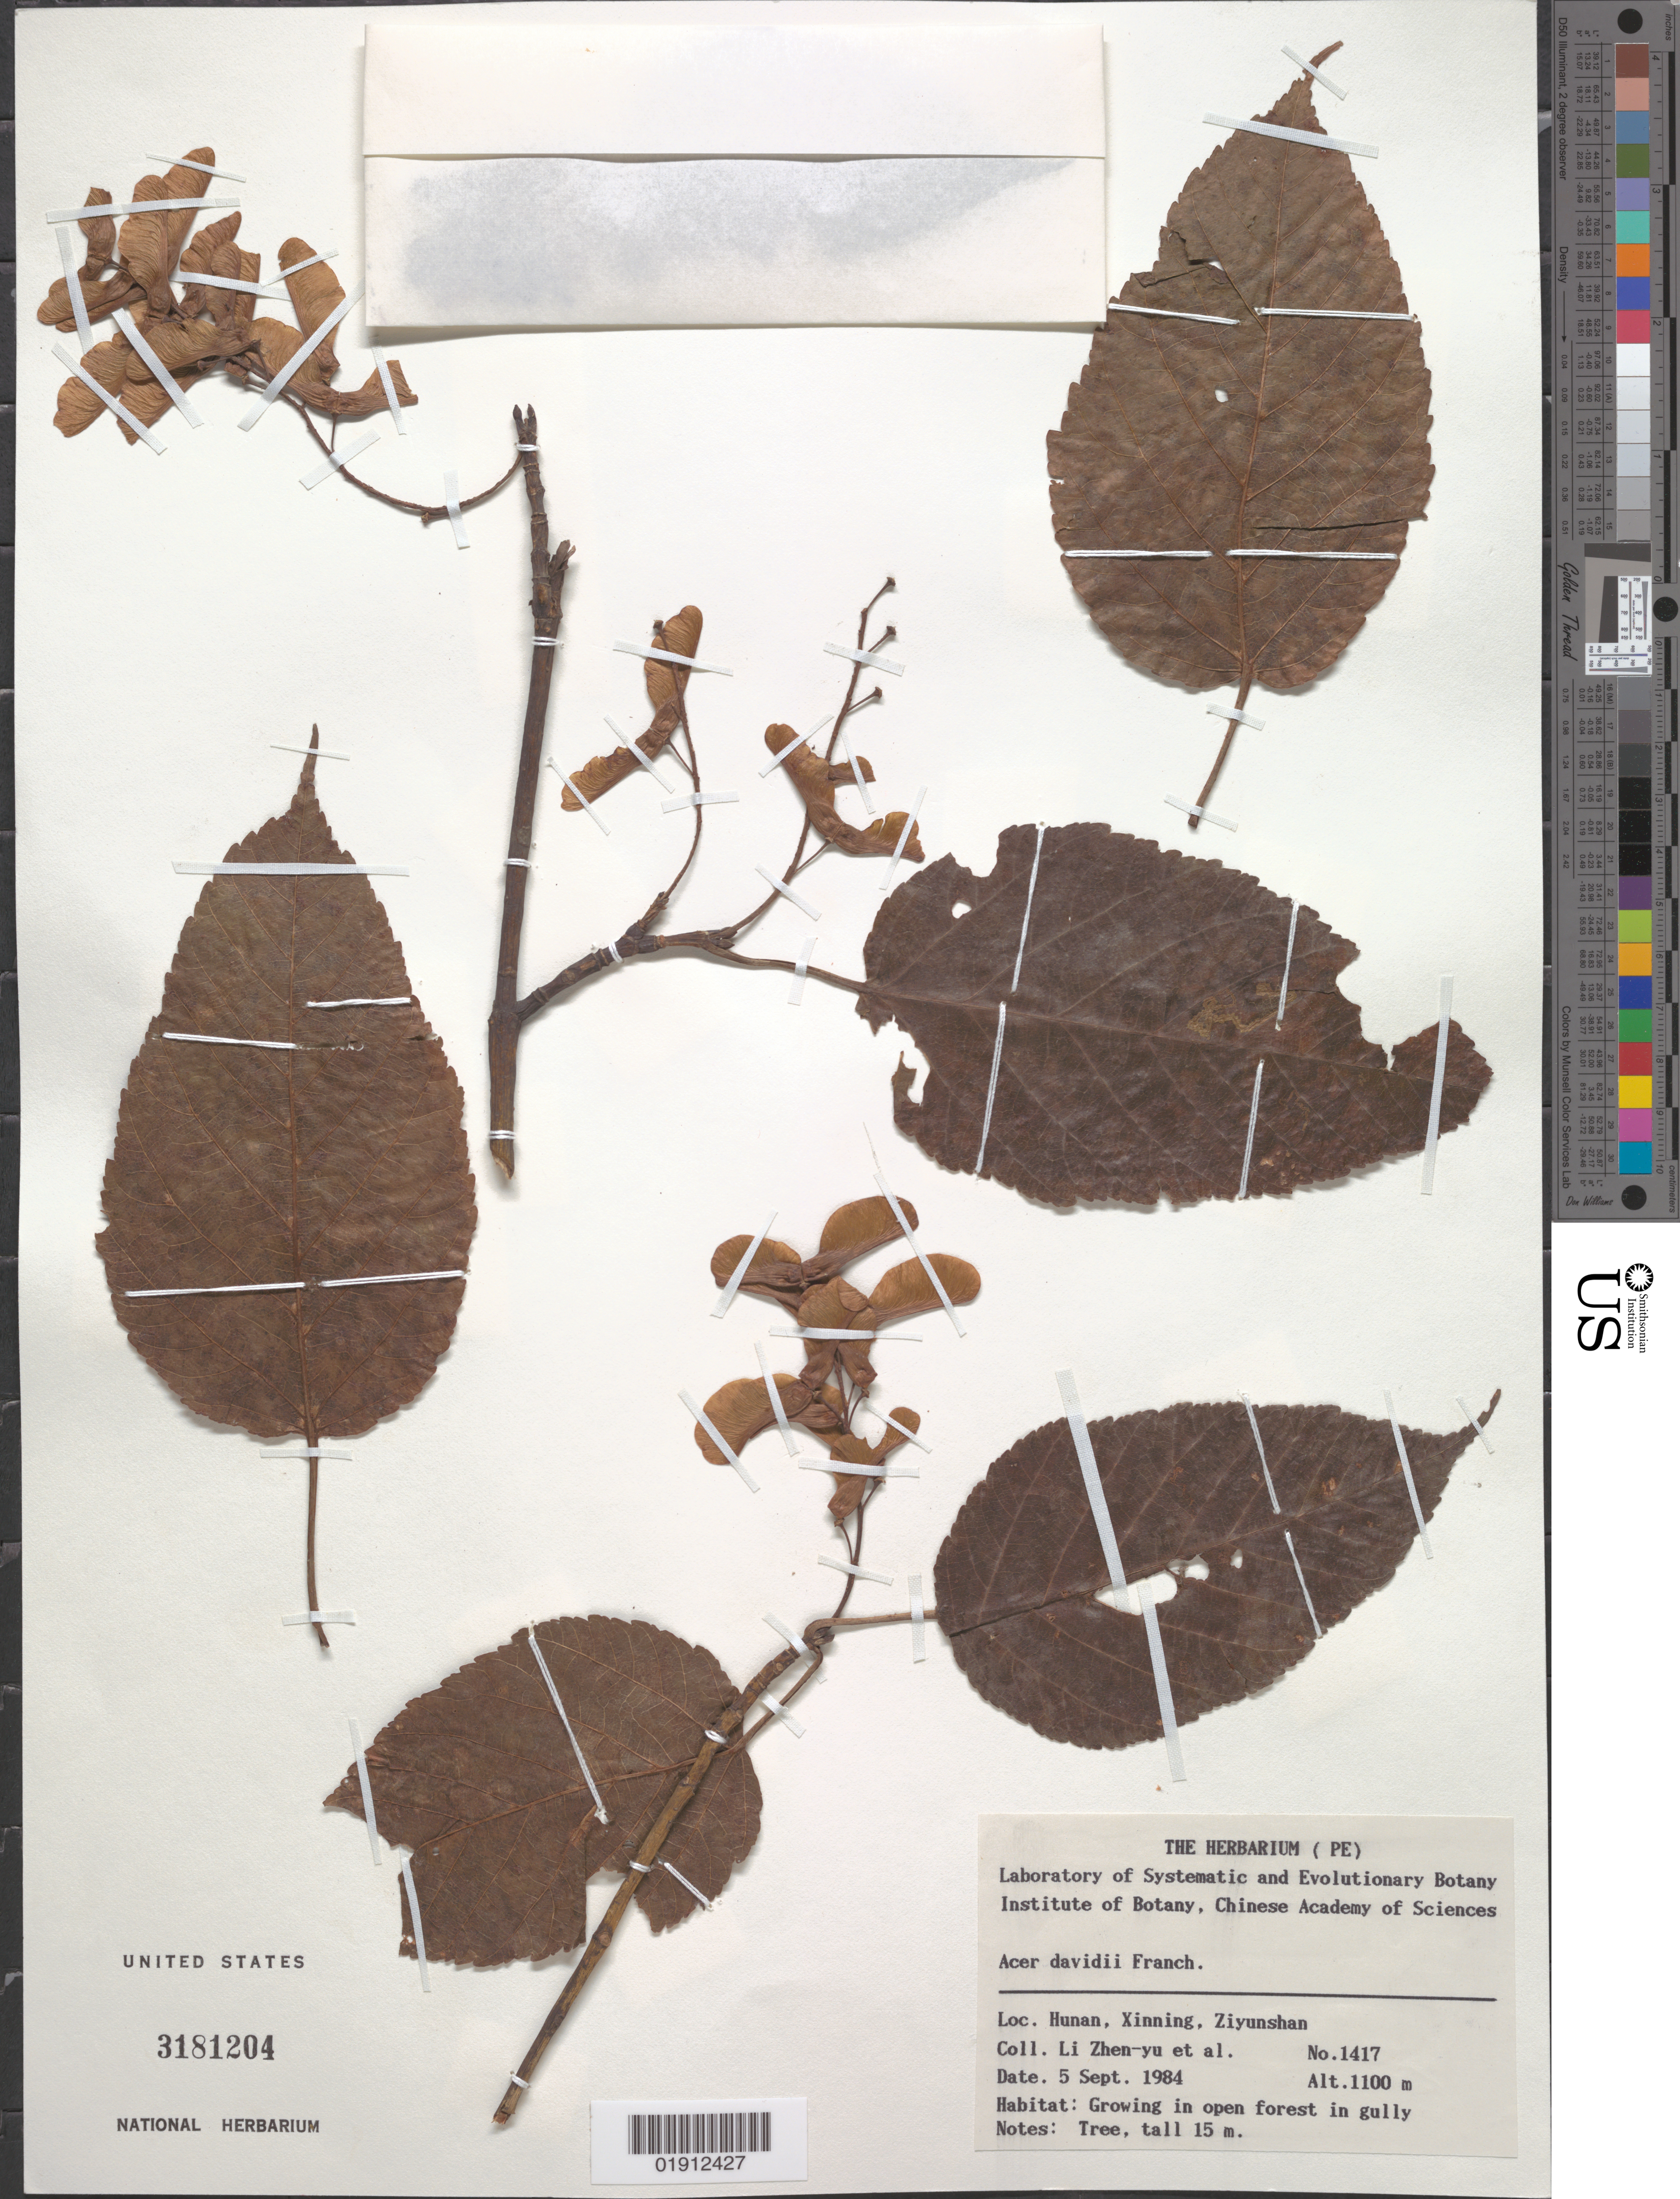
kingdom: Plantae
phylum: Tracheophyta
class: Magnoliopsida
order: Sapindales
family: Sapindaceae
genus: Acer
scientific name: Acer davidii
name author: Franch.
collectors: Z. Y. Li et al.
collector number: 1417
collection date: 1984-09-05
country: China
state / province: Hunan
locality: Xinning, Ziyunshan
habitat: Growing in open forest in gully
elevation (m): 1100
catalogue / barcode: US 3181204